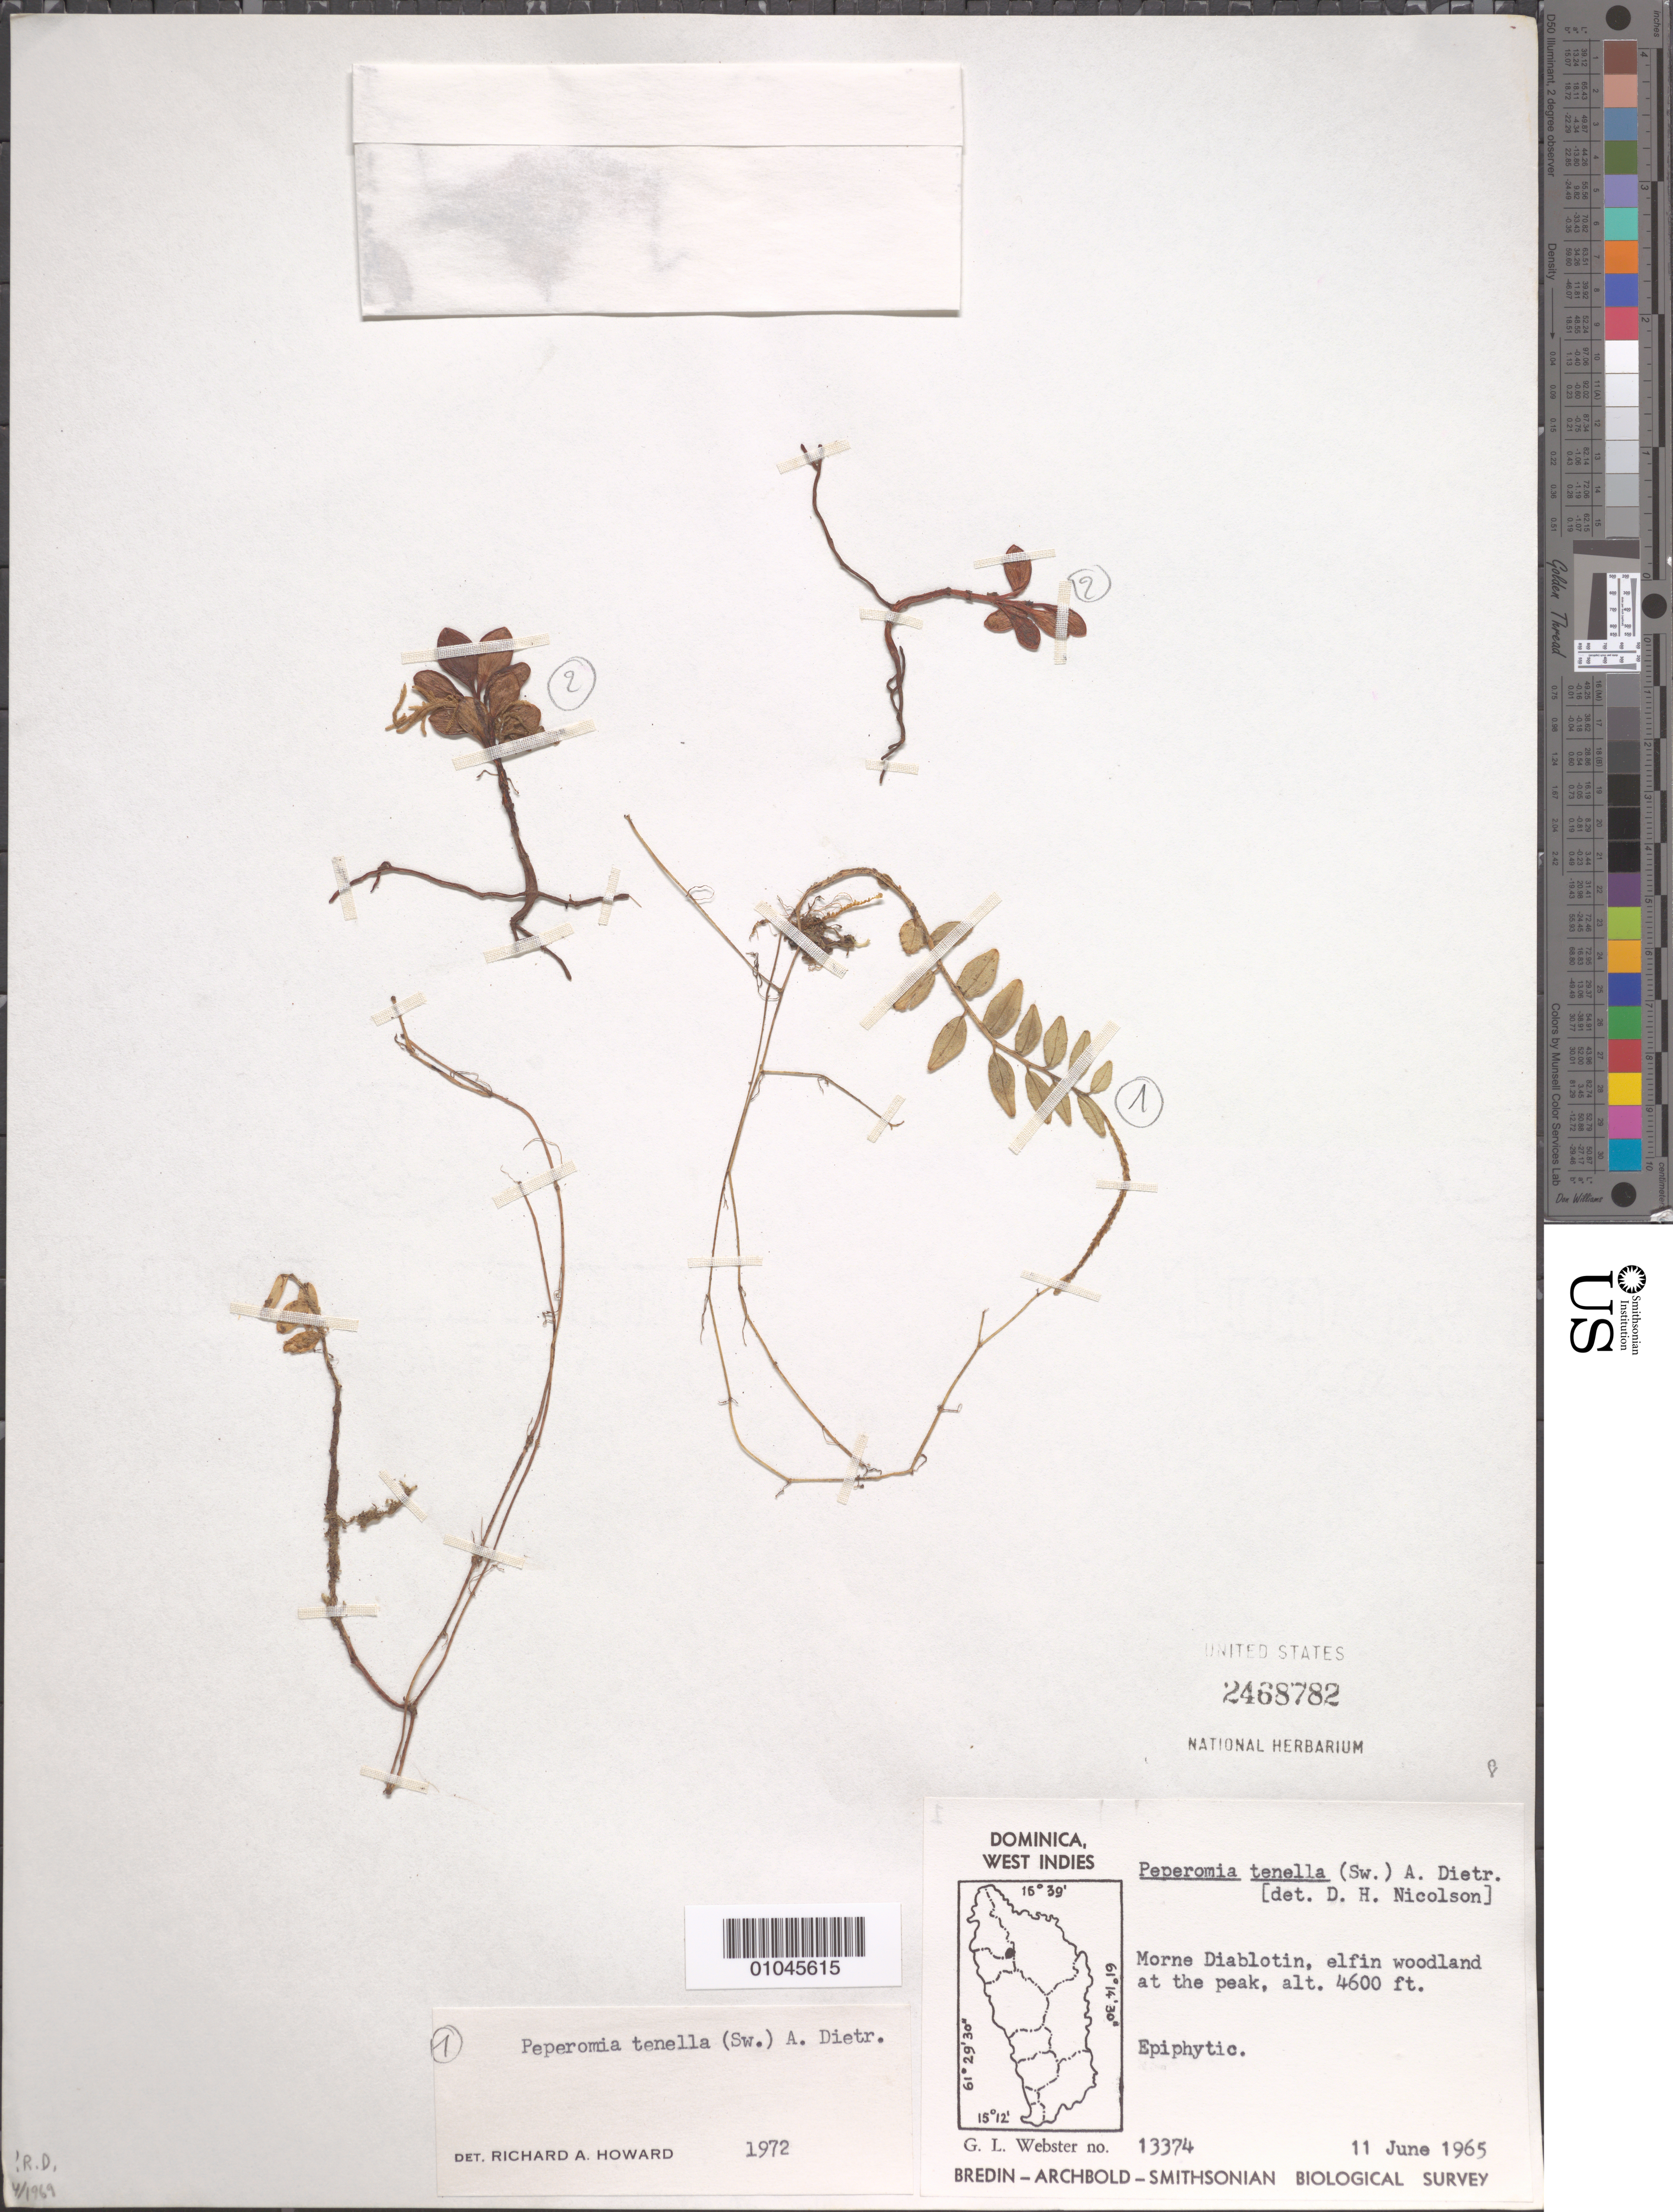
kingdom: Plantae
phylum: Tracheophyta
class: Magnoliopsida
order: Piperales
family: Piperaceae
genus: Peperomia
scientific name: Peperomia tenella var. tenella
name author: (Sw.) A. Dietr.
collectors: G. L. Webster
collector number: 13374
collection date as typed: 11 Jun 1965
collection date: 1965-06-11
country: Dominica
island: Dominica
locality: Morne Diablotin, elfin woodland at the peak.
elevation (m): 1402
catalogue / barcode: US 2468782